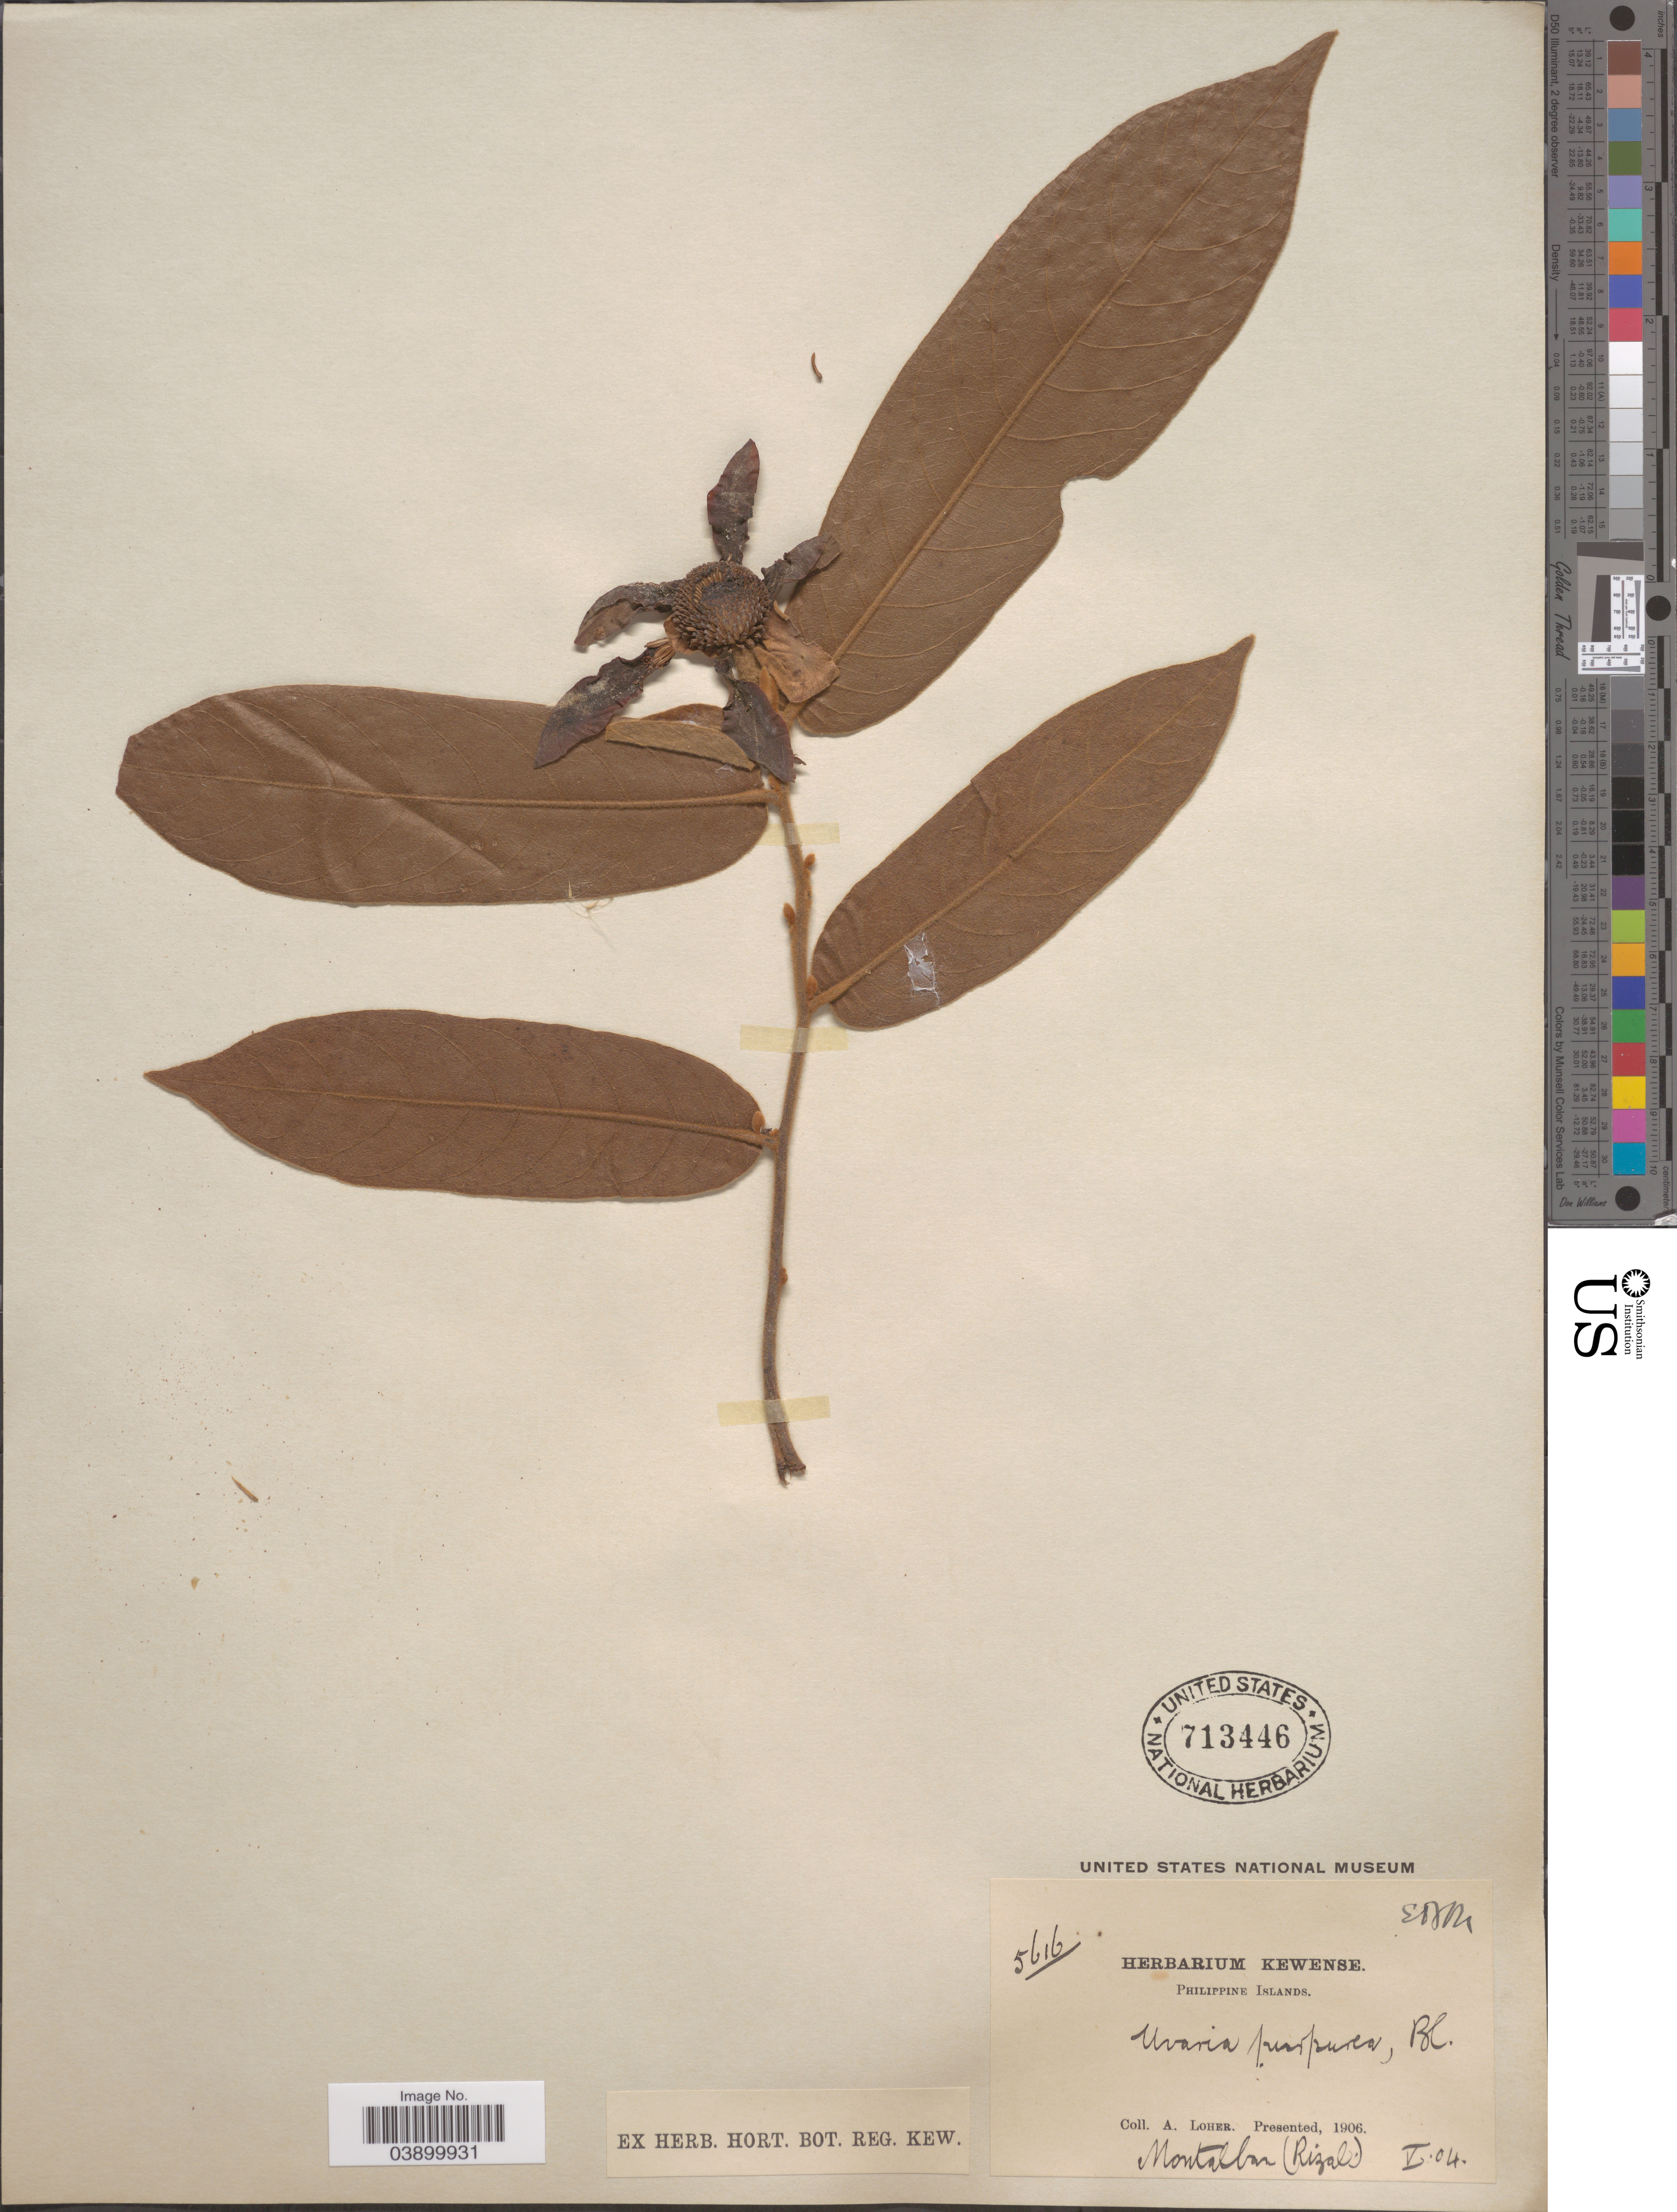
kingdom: Plantae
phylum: Tracheophyta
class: Magnoliopsida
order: Magnoliales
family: Annonaceae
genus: Uvaria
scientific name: Uvaria purpurea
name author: Blume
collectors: A. Loher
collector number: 5616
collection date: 1906-05-04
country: Philippines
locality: Philippine Islands. Montalban (Rizal).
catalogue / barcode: US 713446